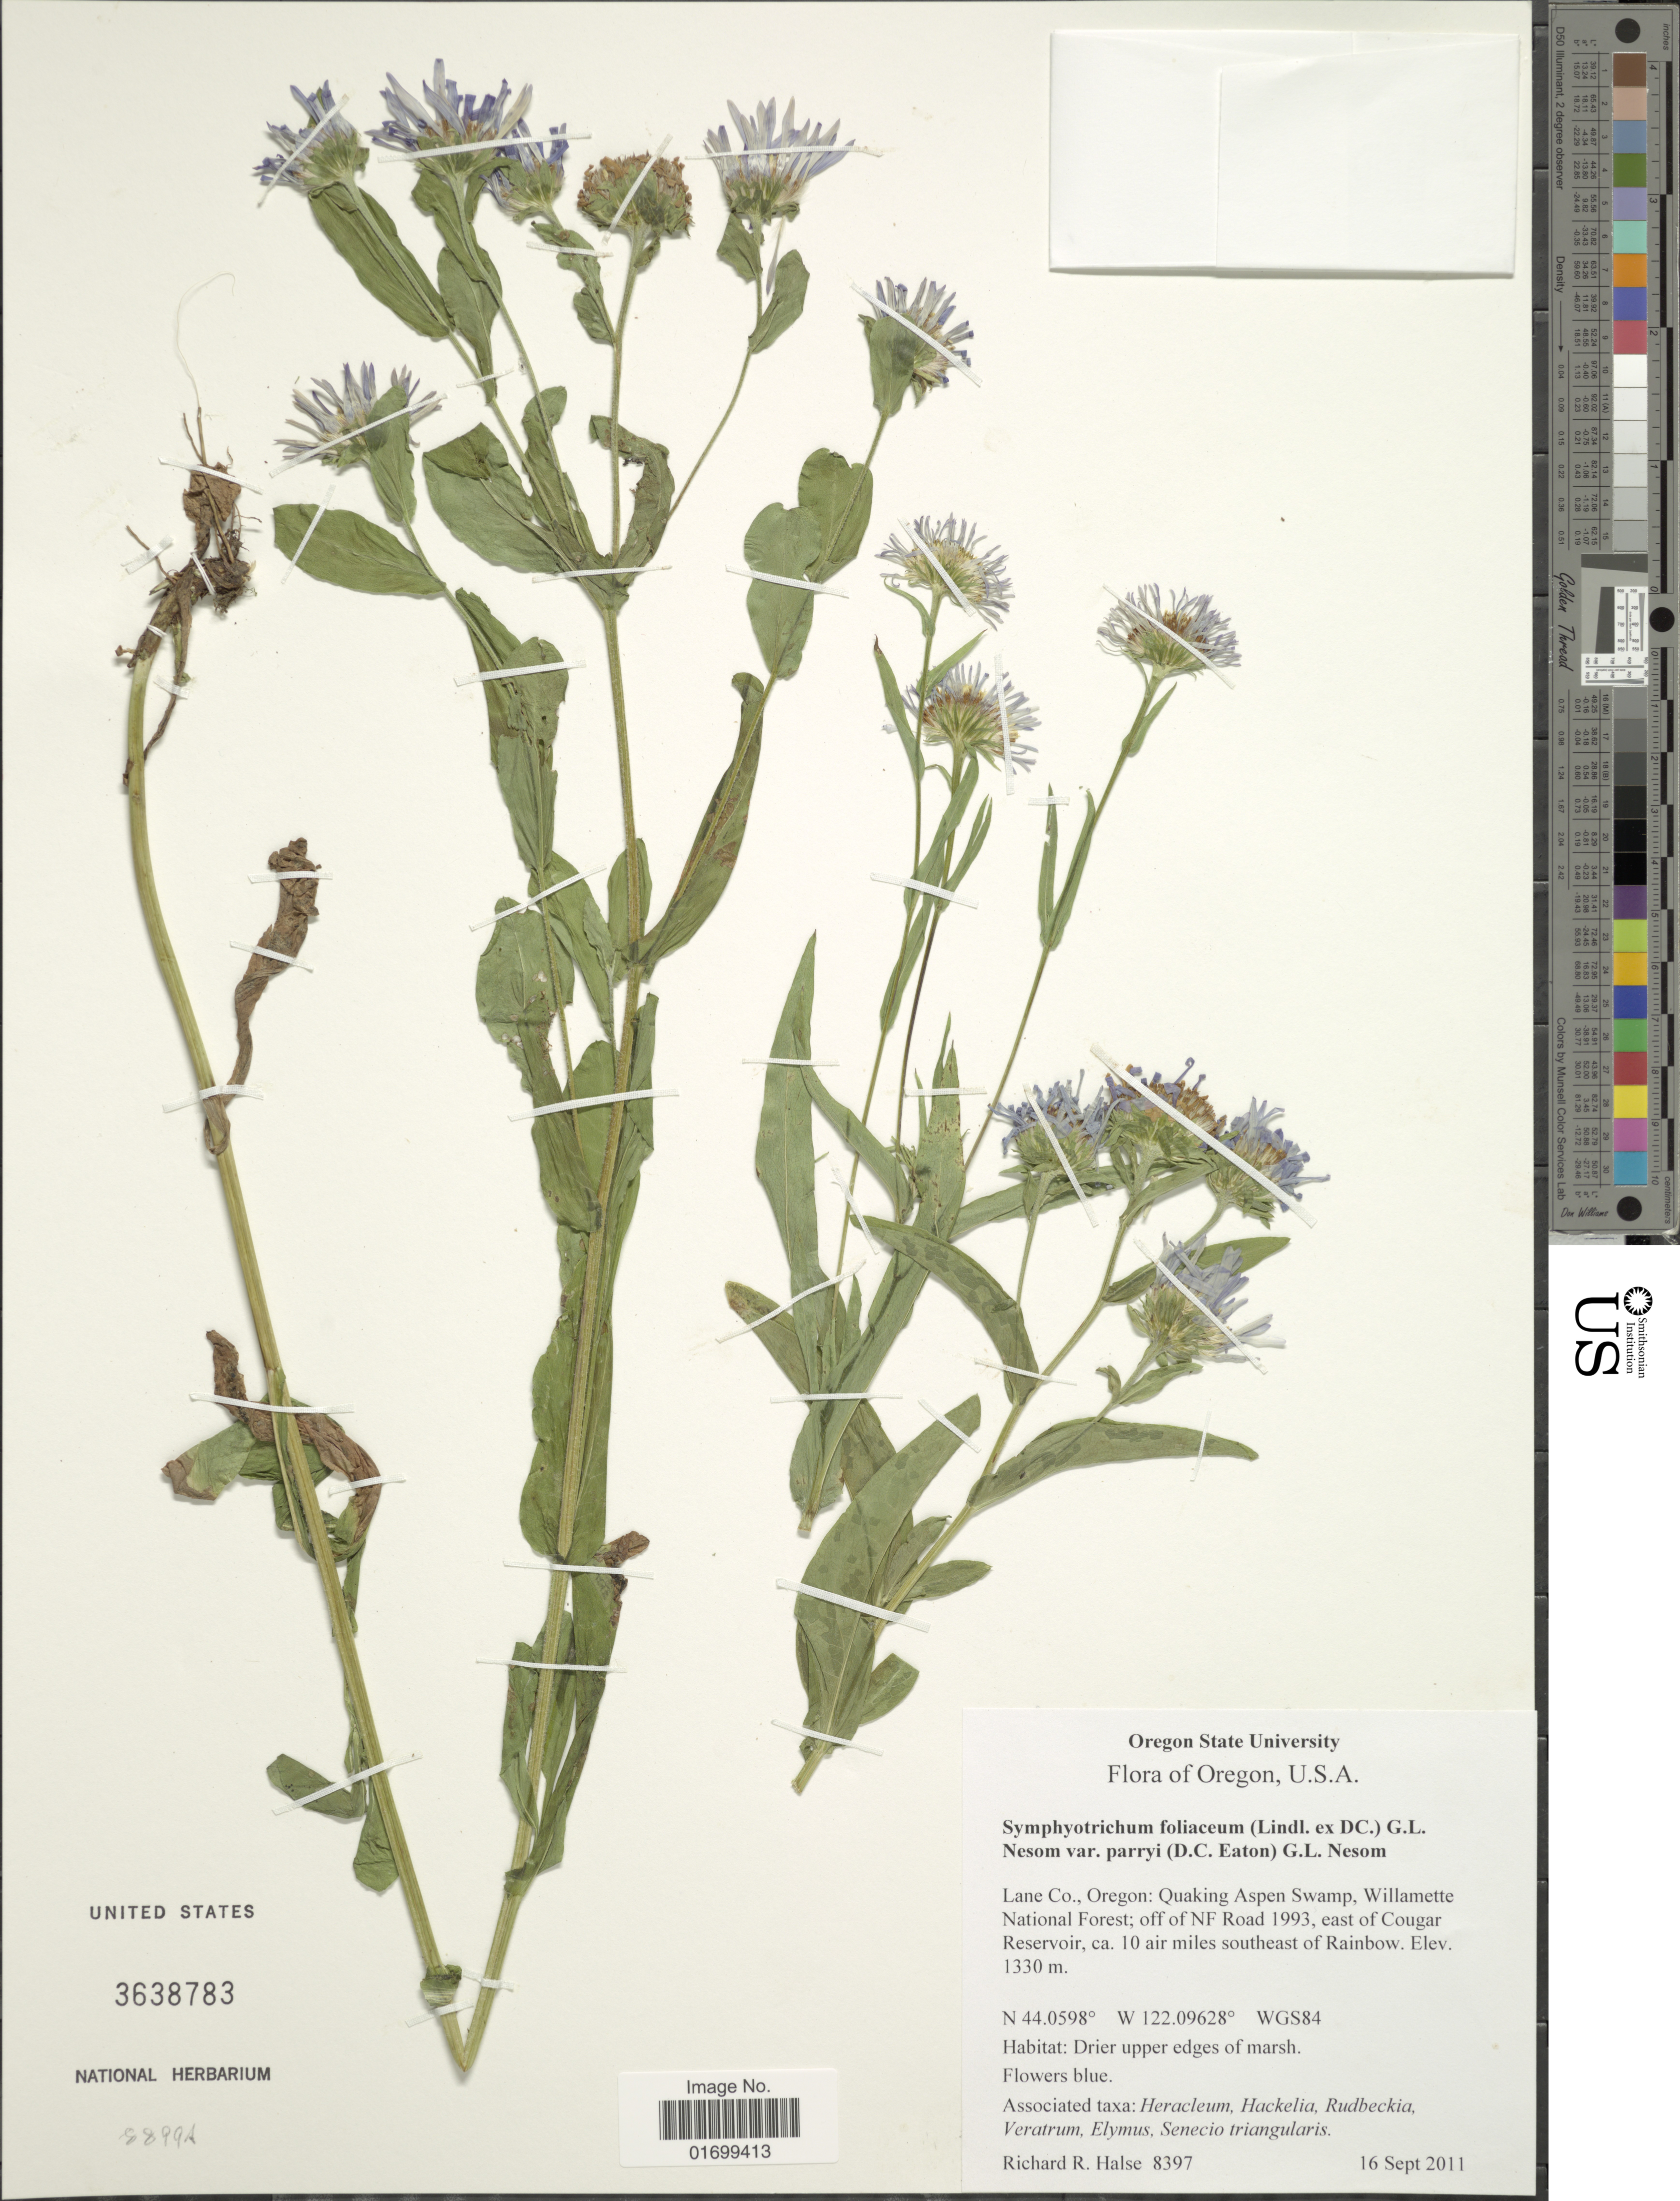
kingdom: Plantae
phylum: Tracheophyta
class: Magnoliopsida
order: Asterales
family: Asteraceae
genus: Symphyotrichum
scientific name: Symphyotrichum foliaceum var. parryi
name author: (D.C. Eaton) G.L. Nesom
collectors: R. Halse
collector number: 8397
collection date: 2011-09-16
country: United States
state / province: Oregon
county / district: Lane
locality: Lane Co., Oregon: Quaking Aspen Swamp, Willamette National Forest; off of NF Road 1993, east of Cougar Reservoir, ca. 10 air miles southeast of Rainbow.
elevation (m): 1330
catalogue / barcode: US 3638783